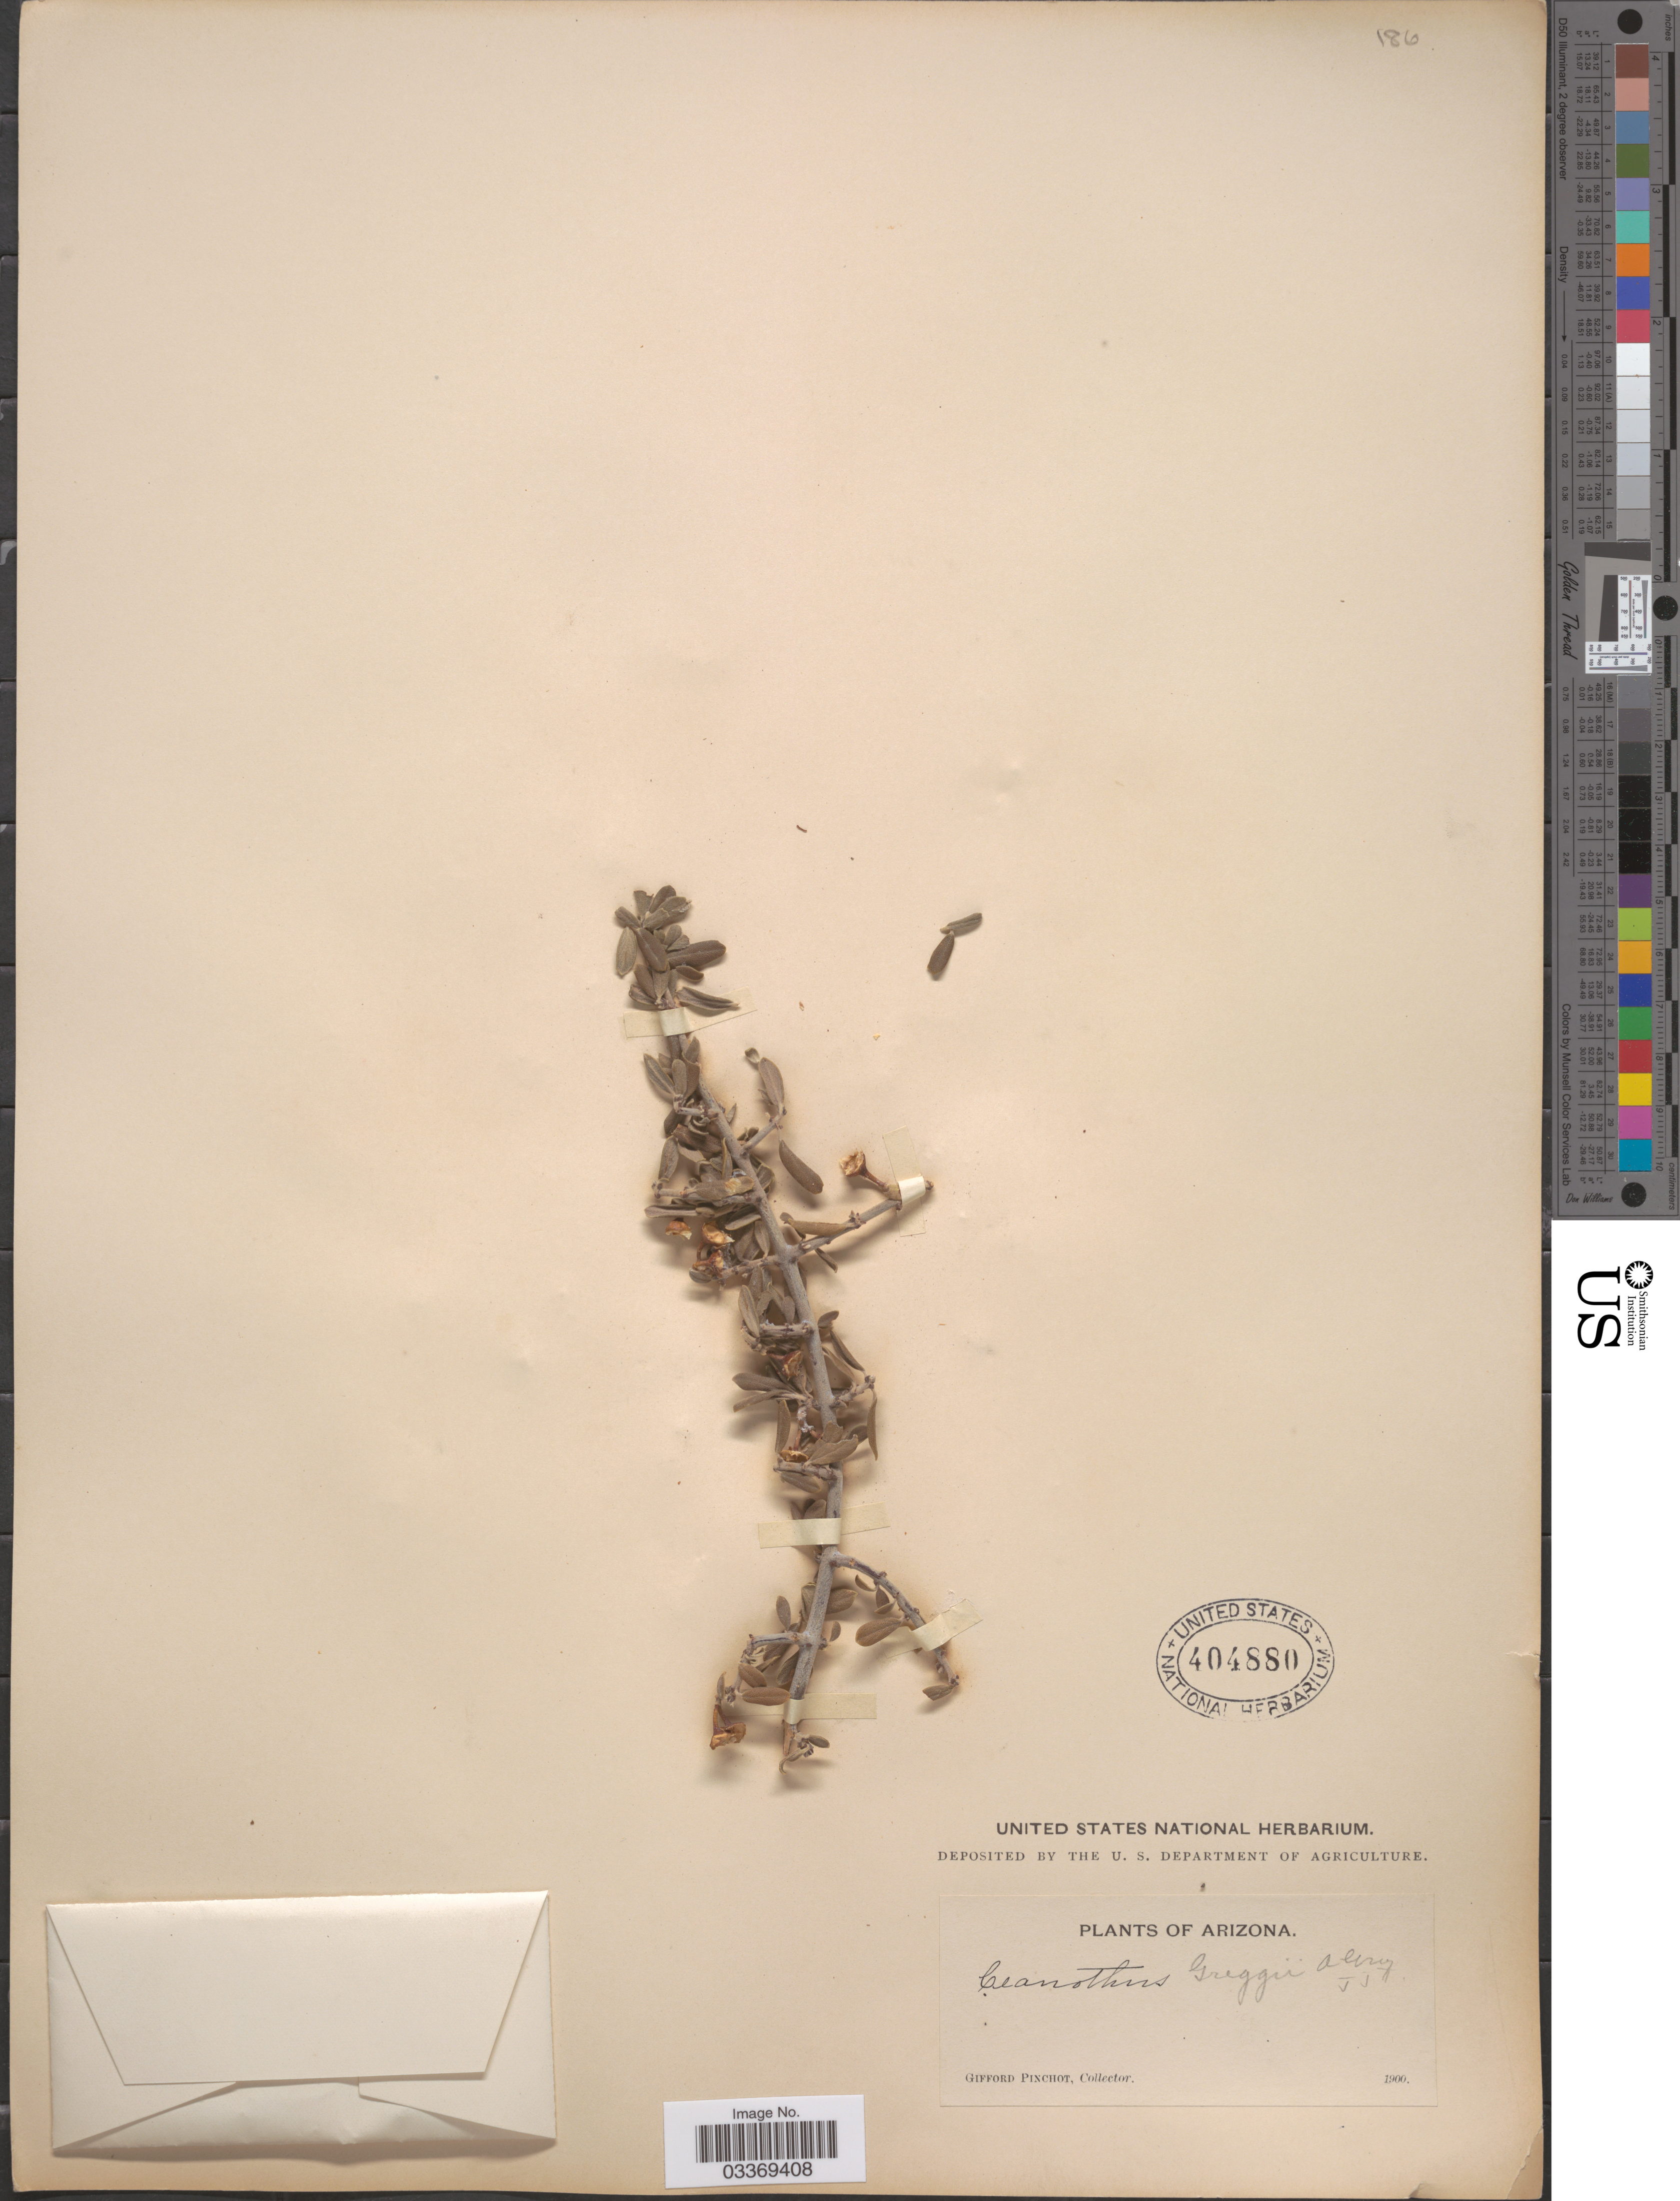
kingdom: Plantae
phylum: Tracheophyta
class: Magnoliopsida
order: Rosales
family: Rhamnaceae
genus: Ceanothus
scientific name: Ceanothus greggii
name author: A. Gray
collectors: G. Pinchot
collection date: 1900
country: United States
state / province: Arizona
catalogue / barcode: US 404880